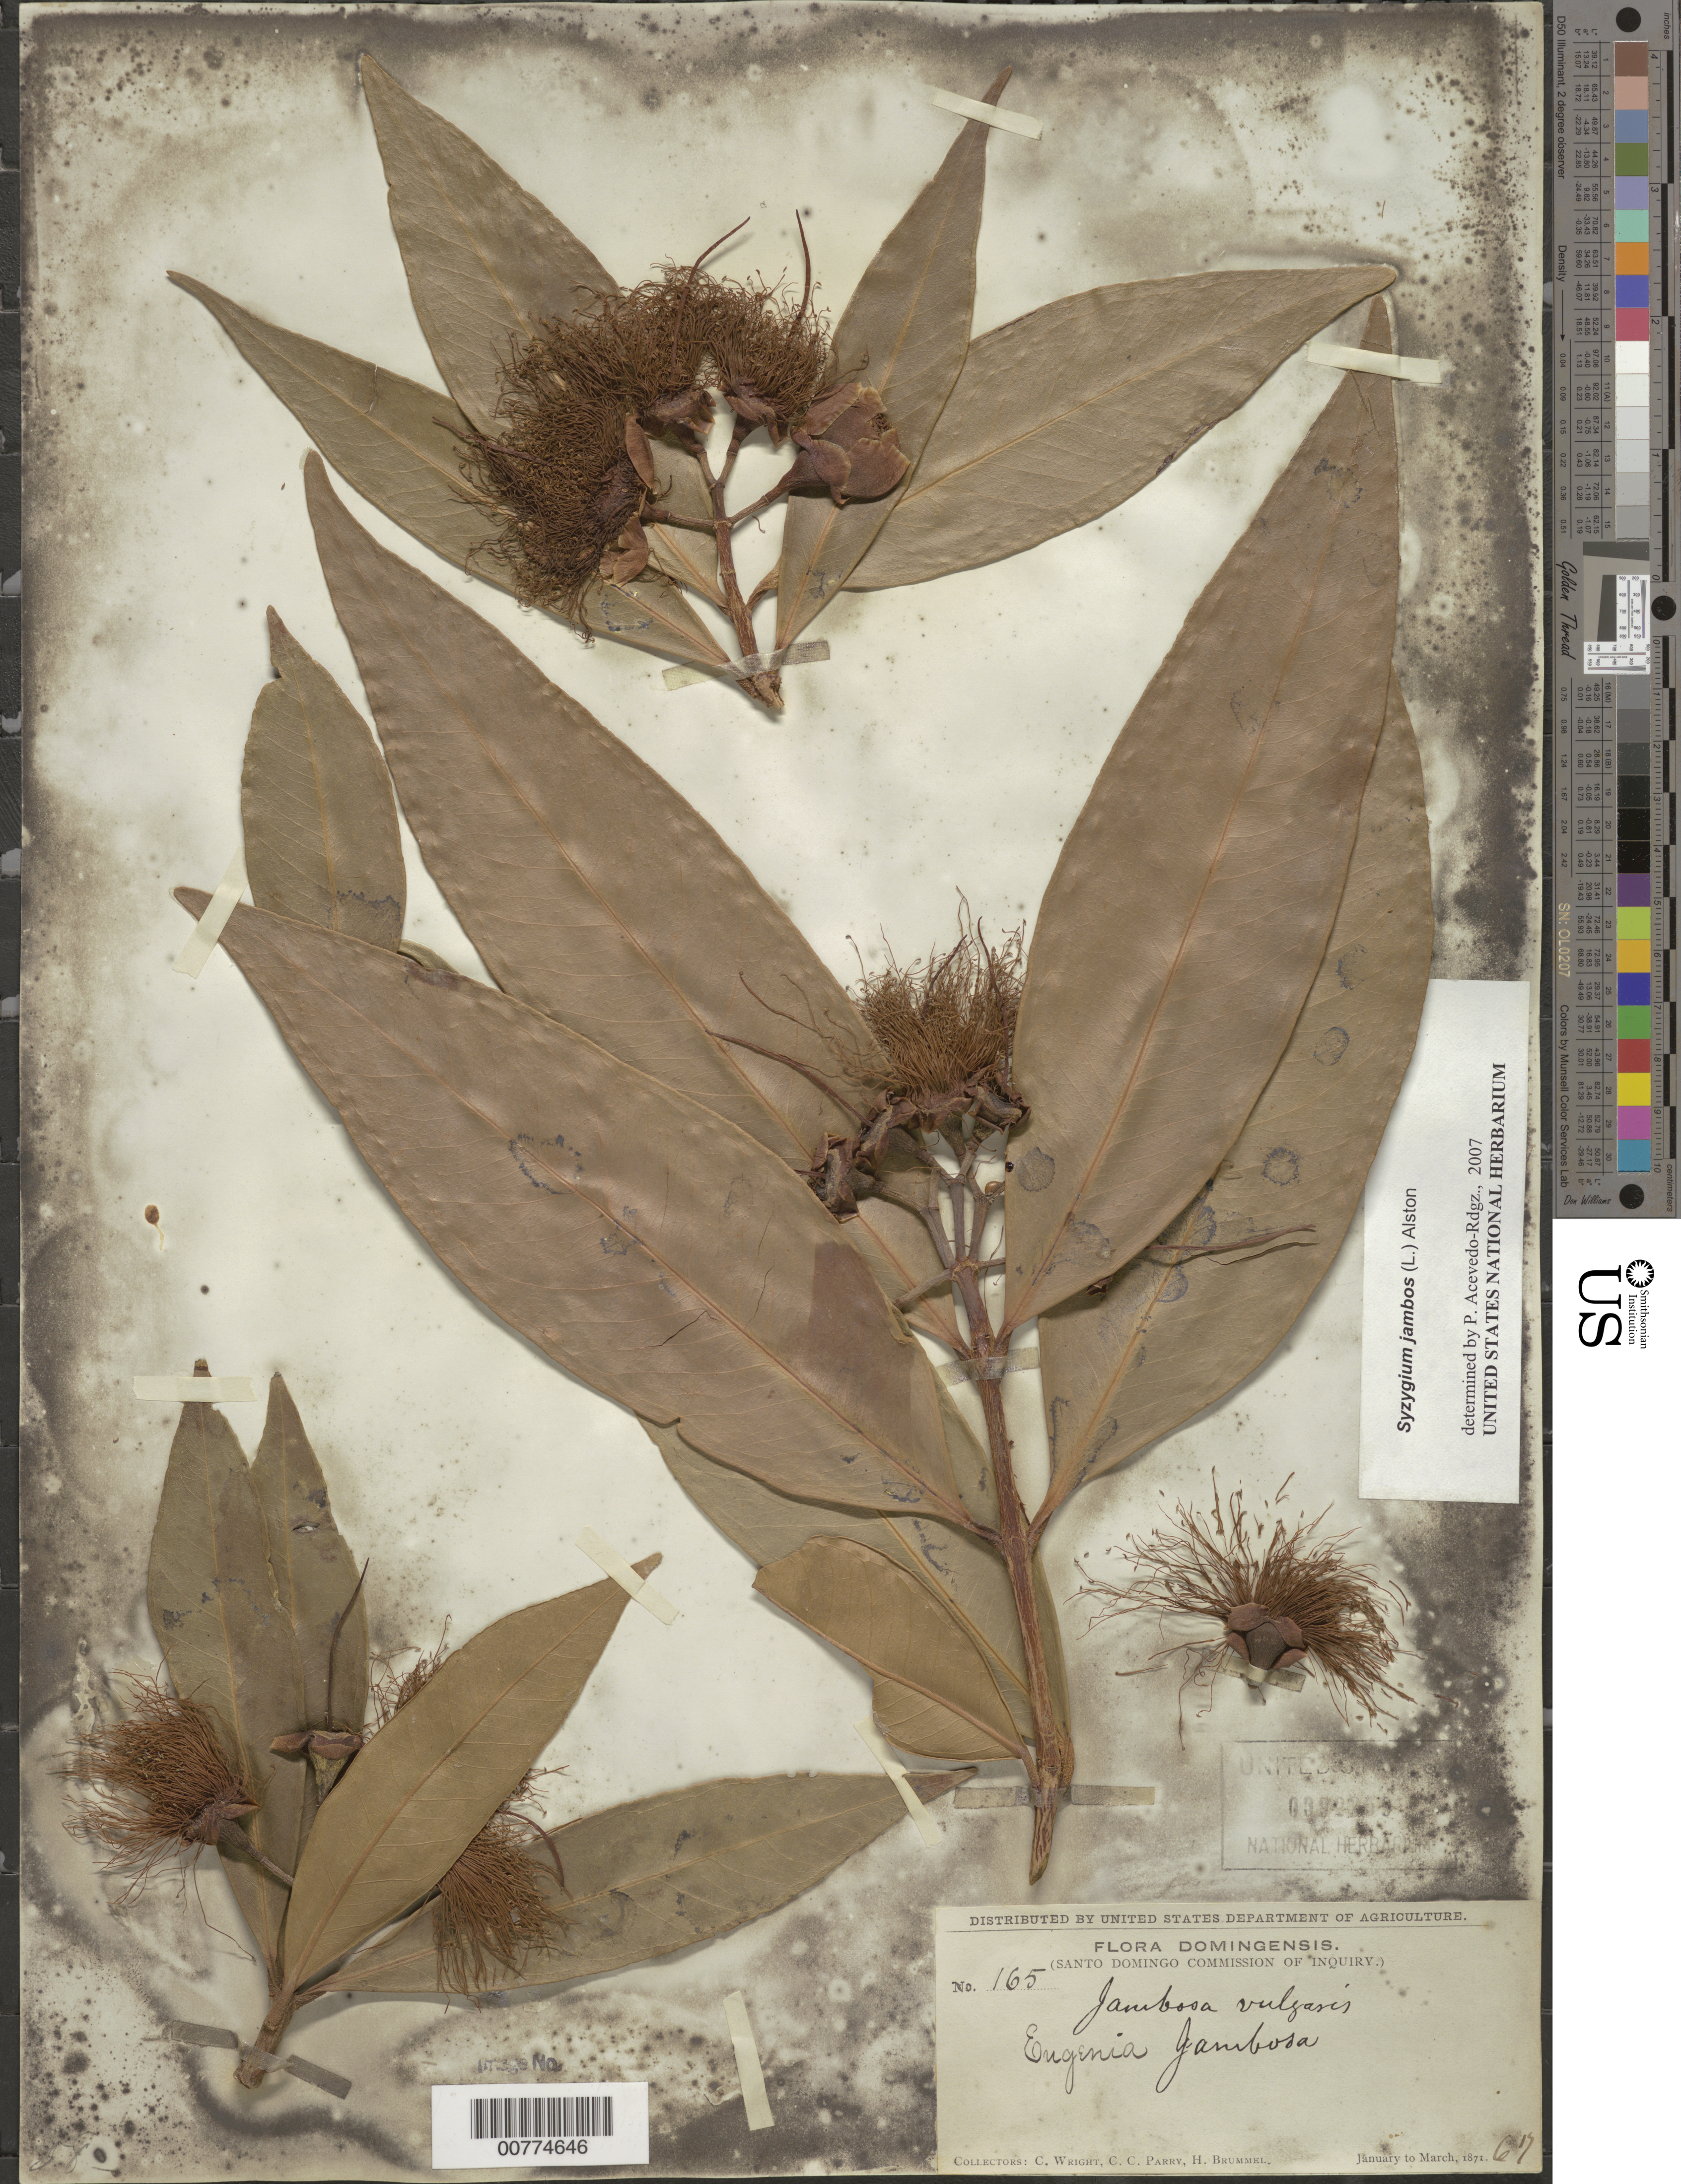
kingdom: Plantae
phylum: Tracheophyta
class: Magnoliopsida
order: Myrtales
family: Myrtaceae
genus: Syzygium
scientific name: Syzygium jambos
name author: (L.) Alston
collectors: C. Wright, C. C. Parry & H. Brummel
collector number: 165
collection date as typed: Jan 1871 to -- Mar 1871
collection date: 1871-01/1871-03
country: Dominican Republic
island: Hispaniola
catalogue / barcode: US 399259